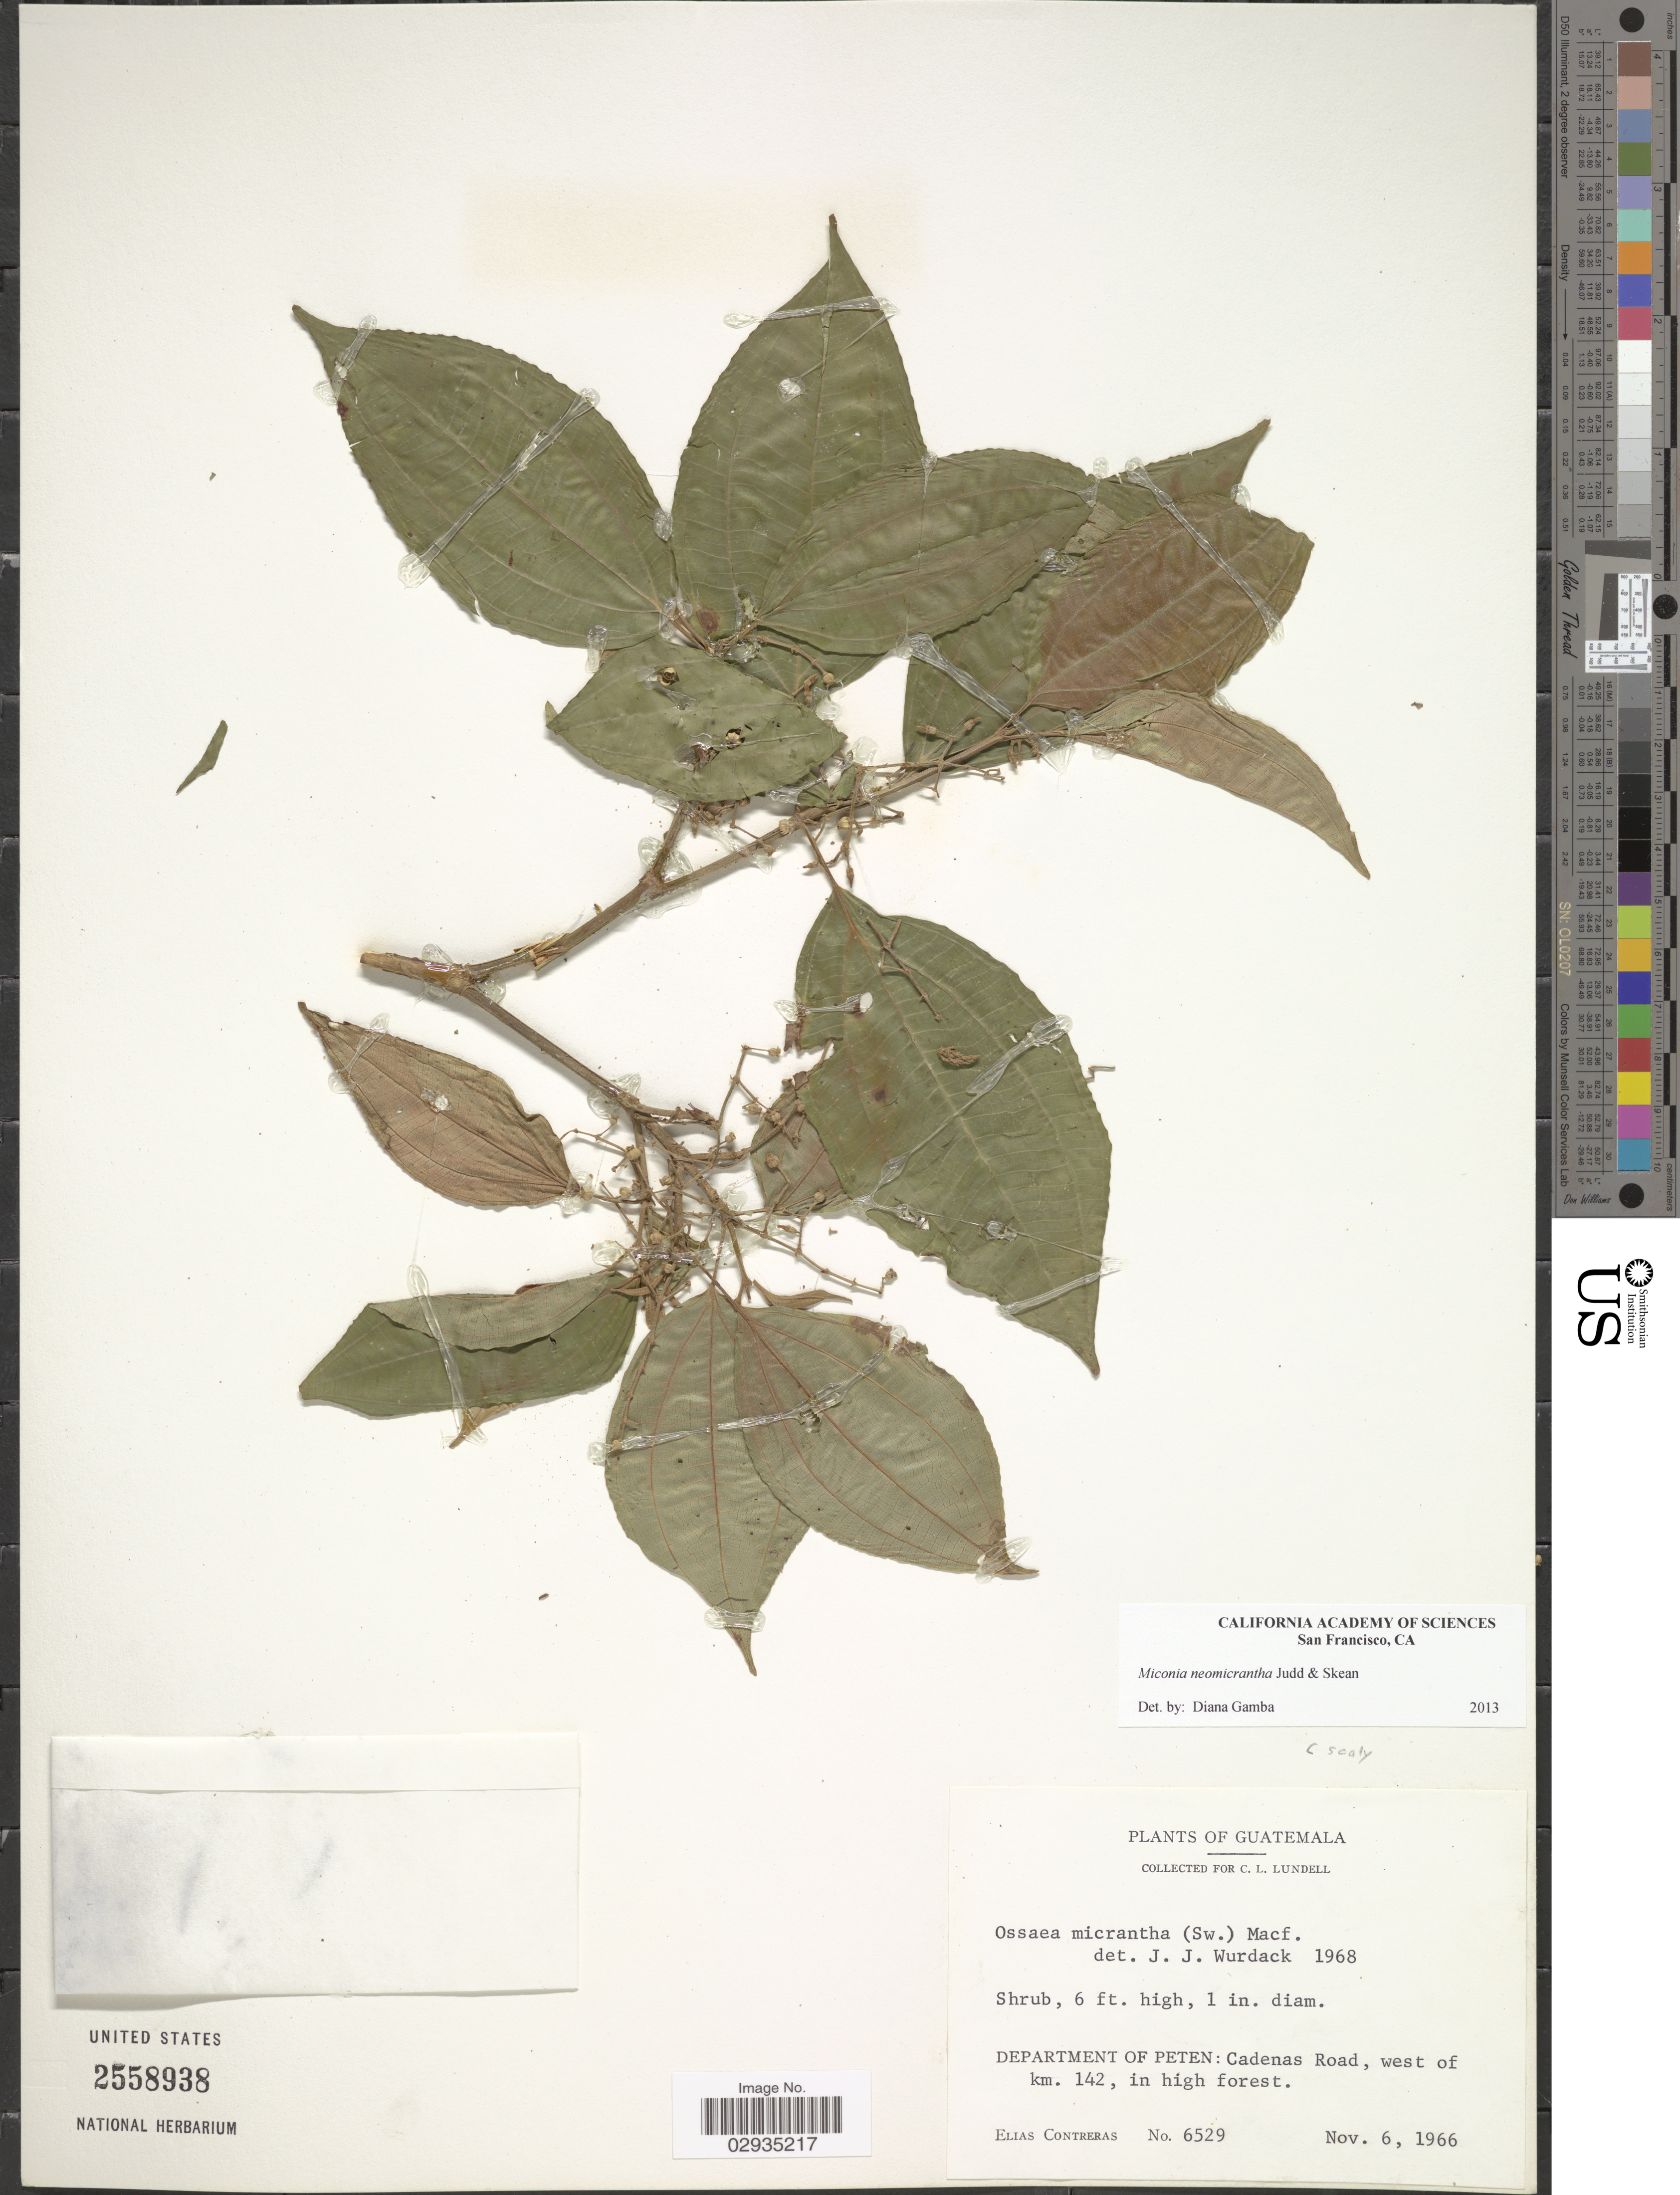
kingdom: Plantae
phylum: Tracheophyta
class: Magnoliopsida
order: Myrtales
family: Melastomataceae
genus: Miconia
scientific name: Miconia neomicrantha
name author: Judd & Skean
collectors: E. Contreras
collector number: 6529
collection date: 1966-11-06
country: Guatemala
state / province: El Petén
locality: Department of Peten, Cadenas Road, west of km. 142.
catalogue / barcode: US 2558938